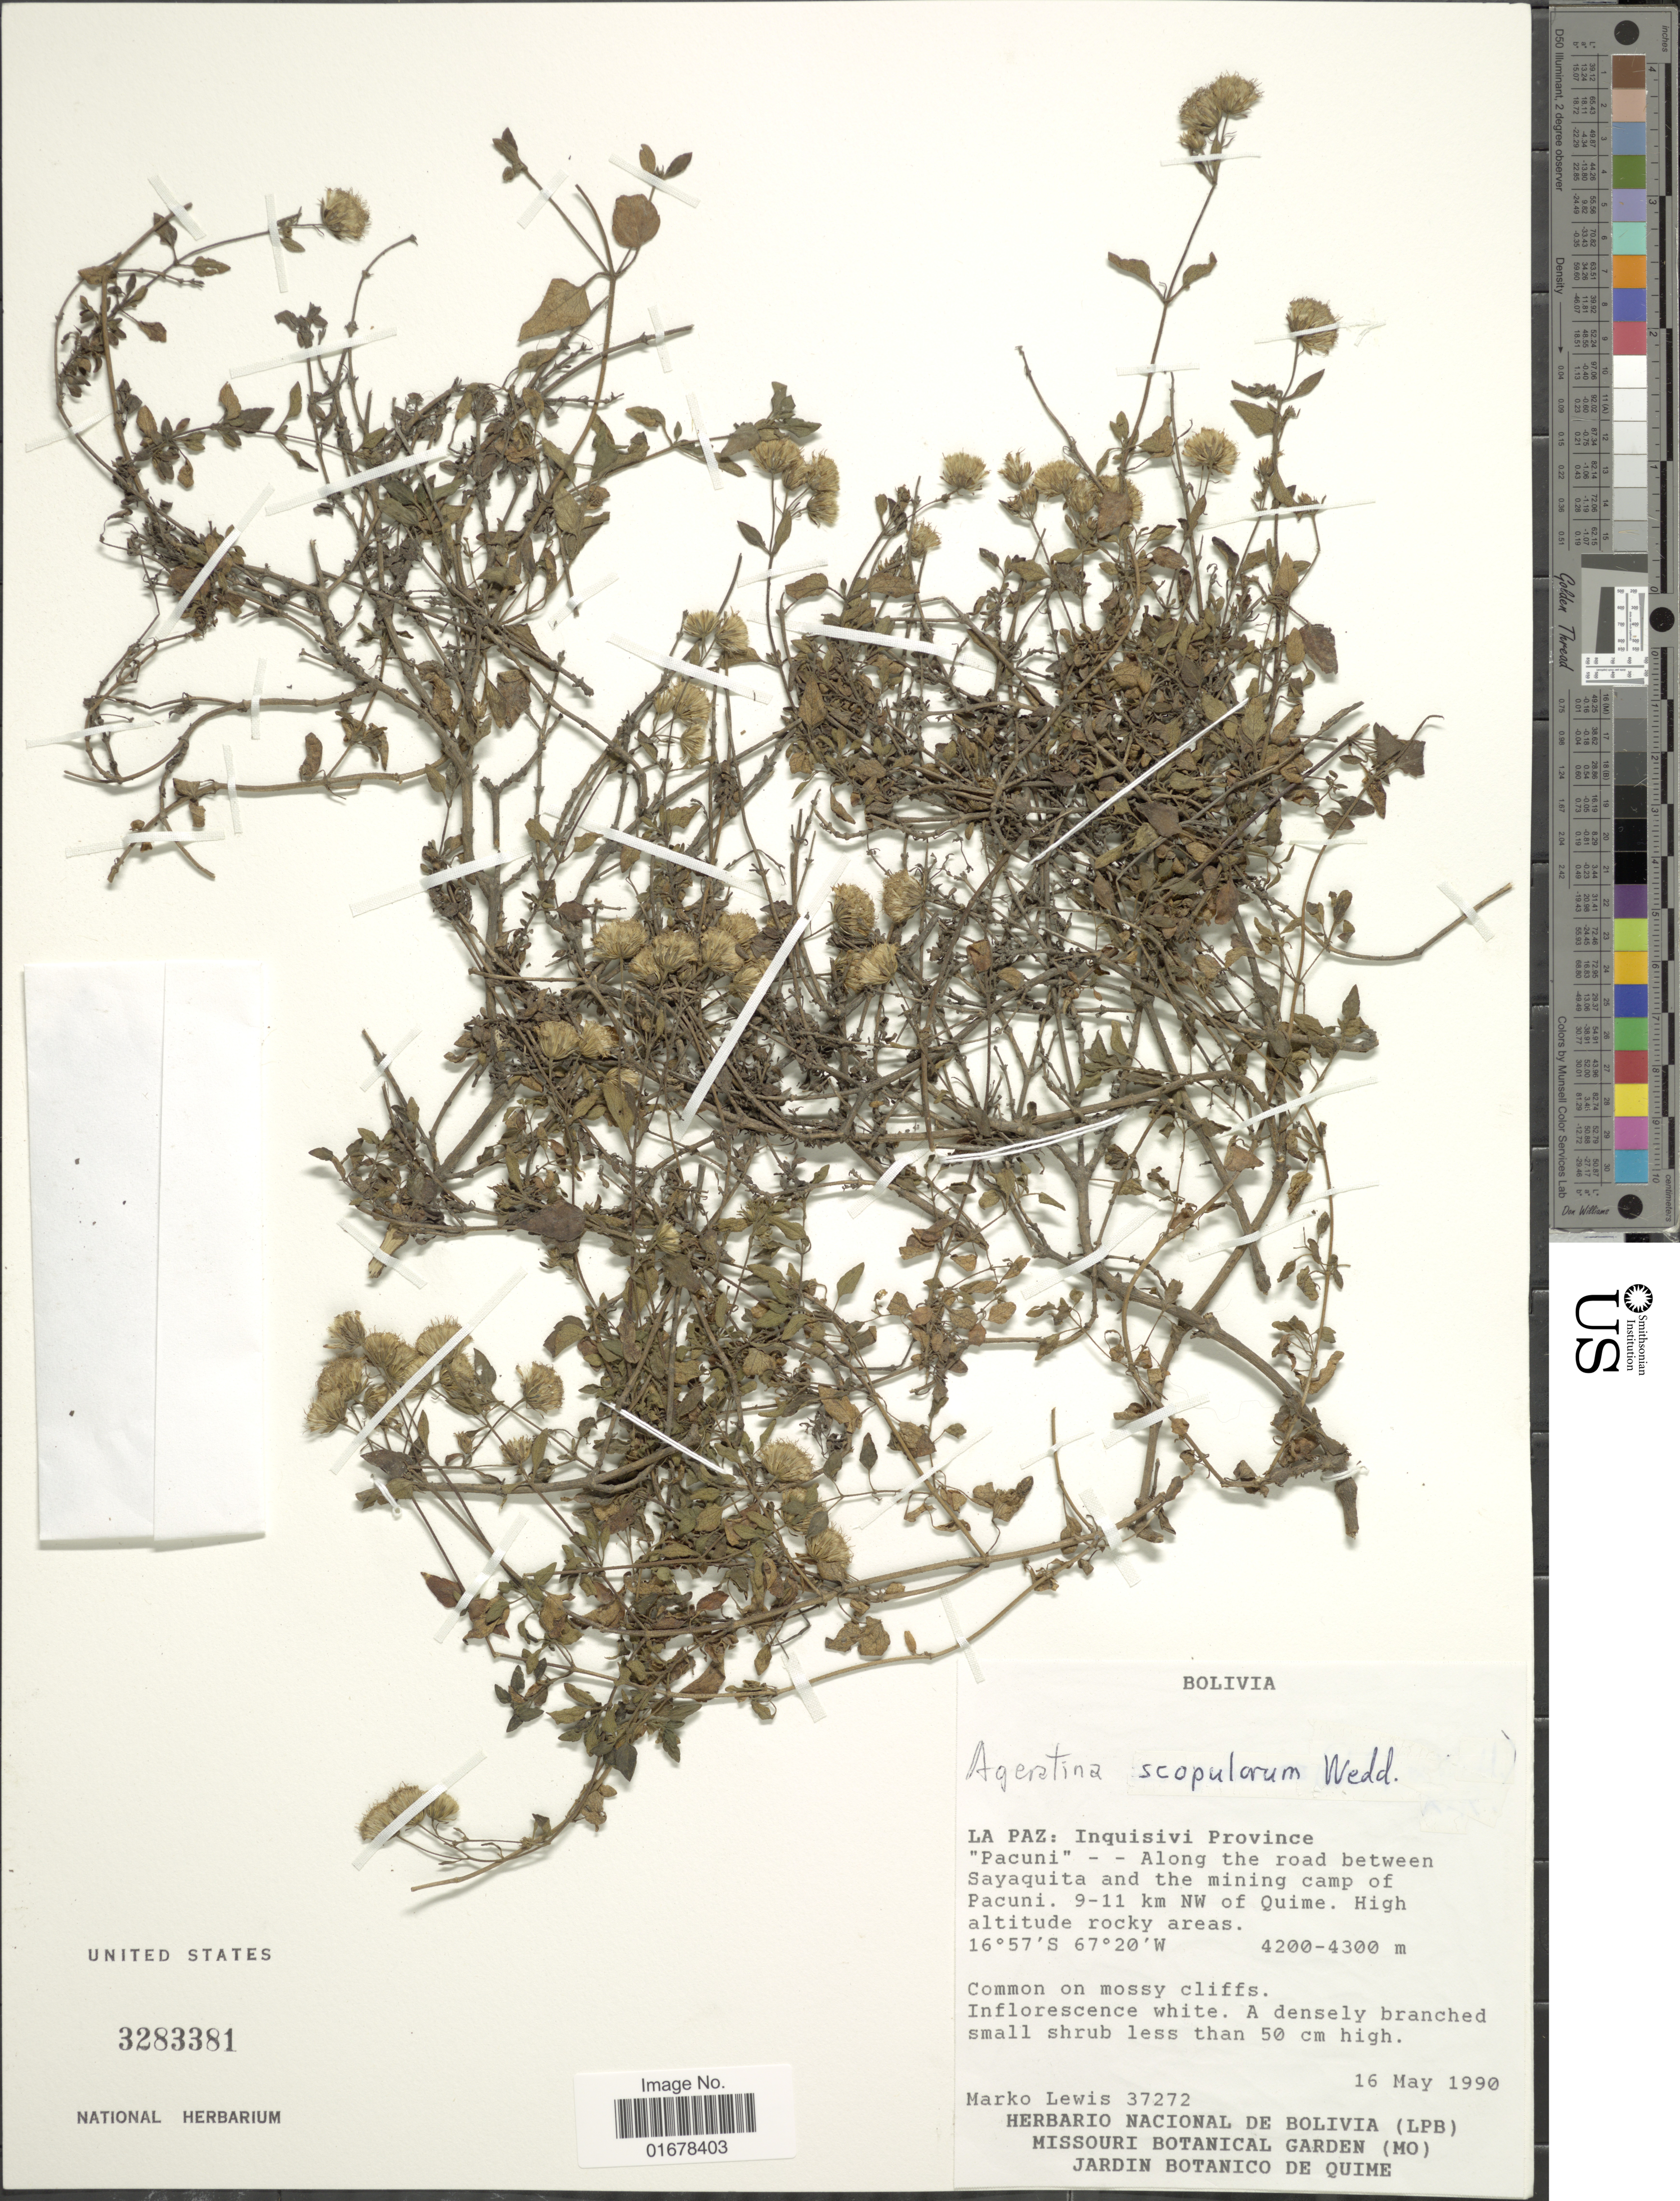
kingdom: Plantae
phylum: Tracheophyta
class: Magnoliopsida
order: Asterales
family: Asteraceae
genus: Ageratina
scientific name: Ageratina scopulorum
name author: (Wedd.) R.M. King & H. Rob.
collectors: M. A. Lewis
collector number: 37272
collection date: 1990-05-16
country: Bolivia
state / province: La Paz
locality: La Paz: Inquisivi Province, "Pacuni" , Along the road between Sayaquita and the mining camp of Pacuni, 9-11 km NW of Quime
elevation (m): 4200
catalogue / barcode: US 3283381